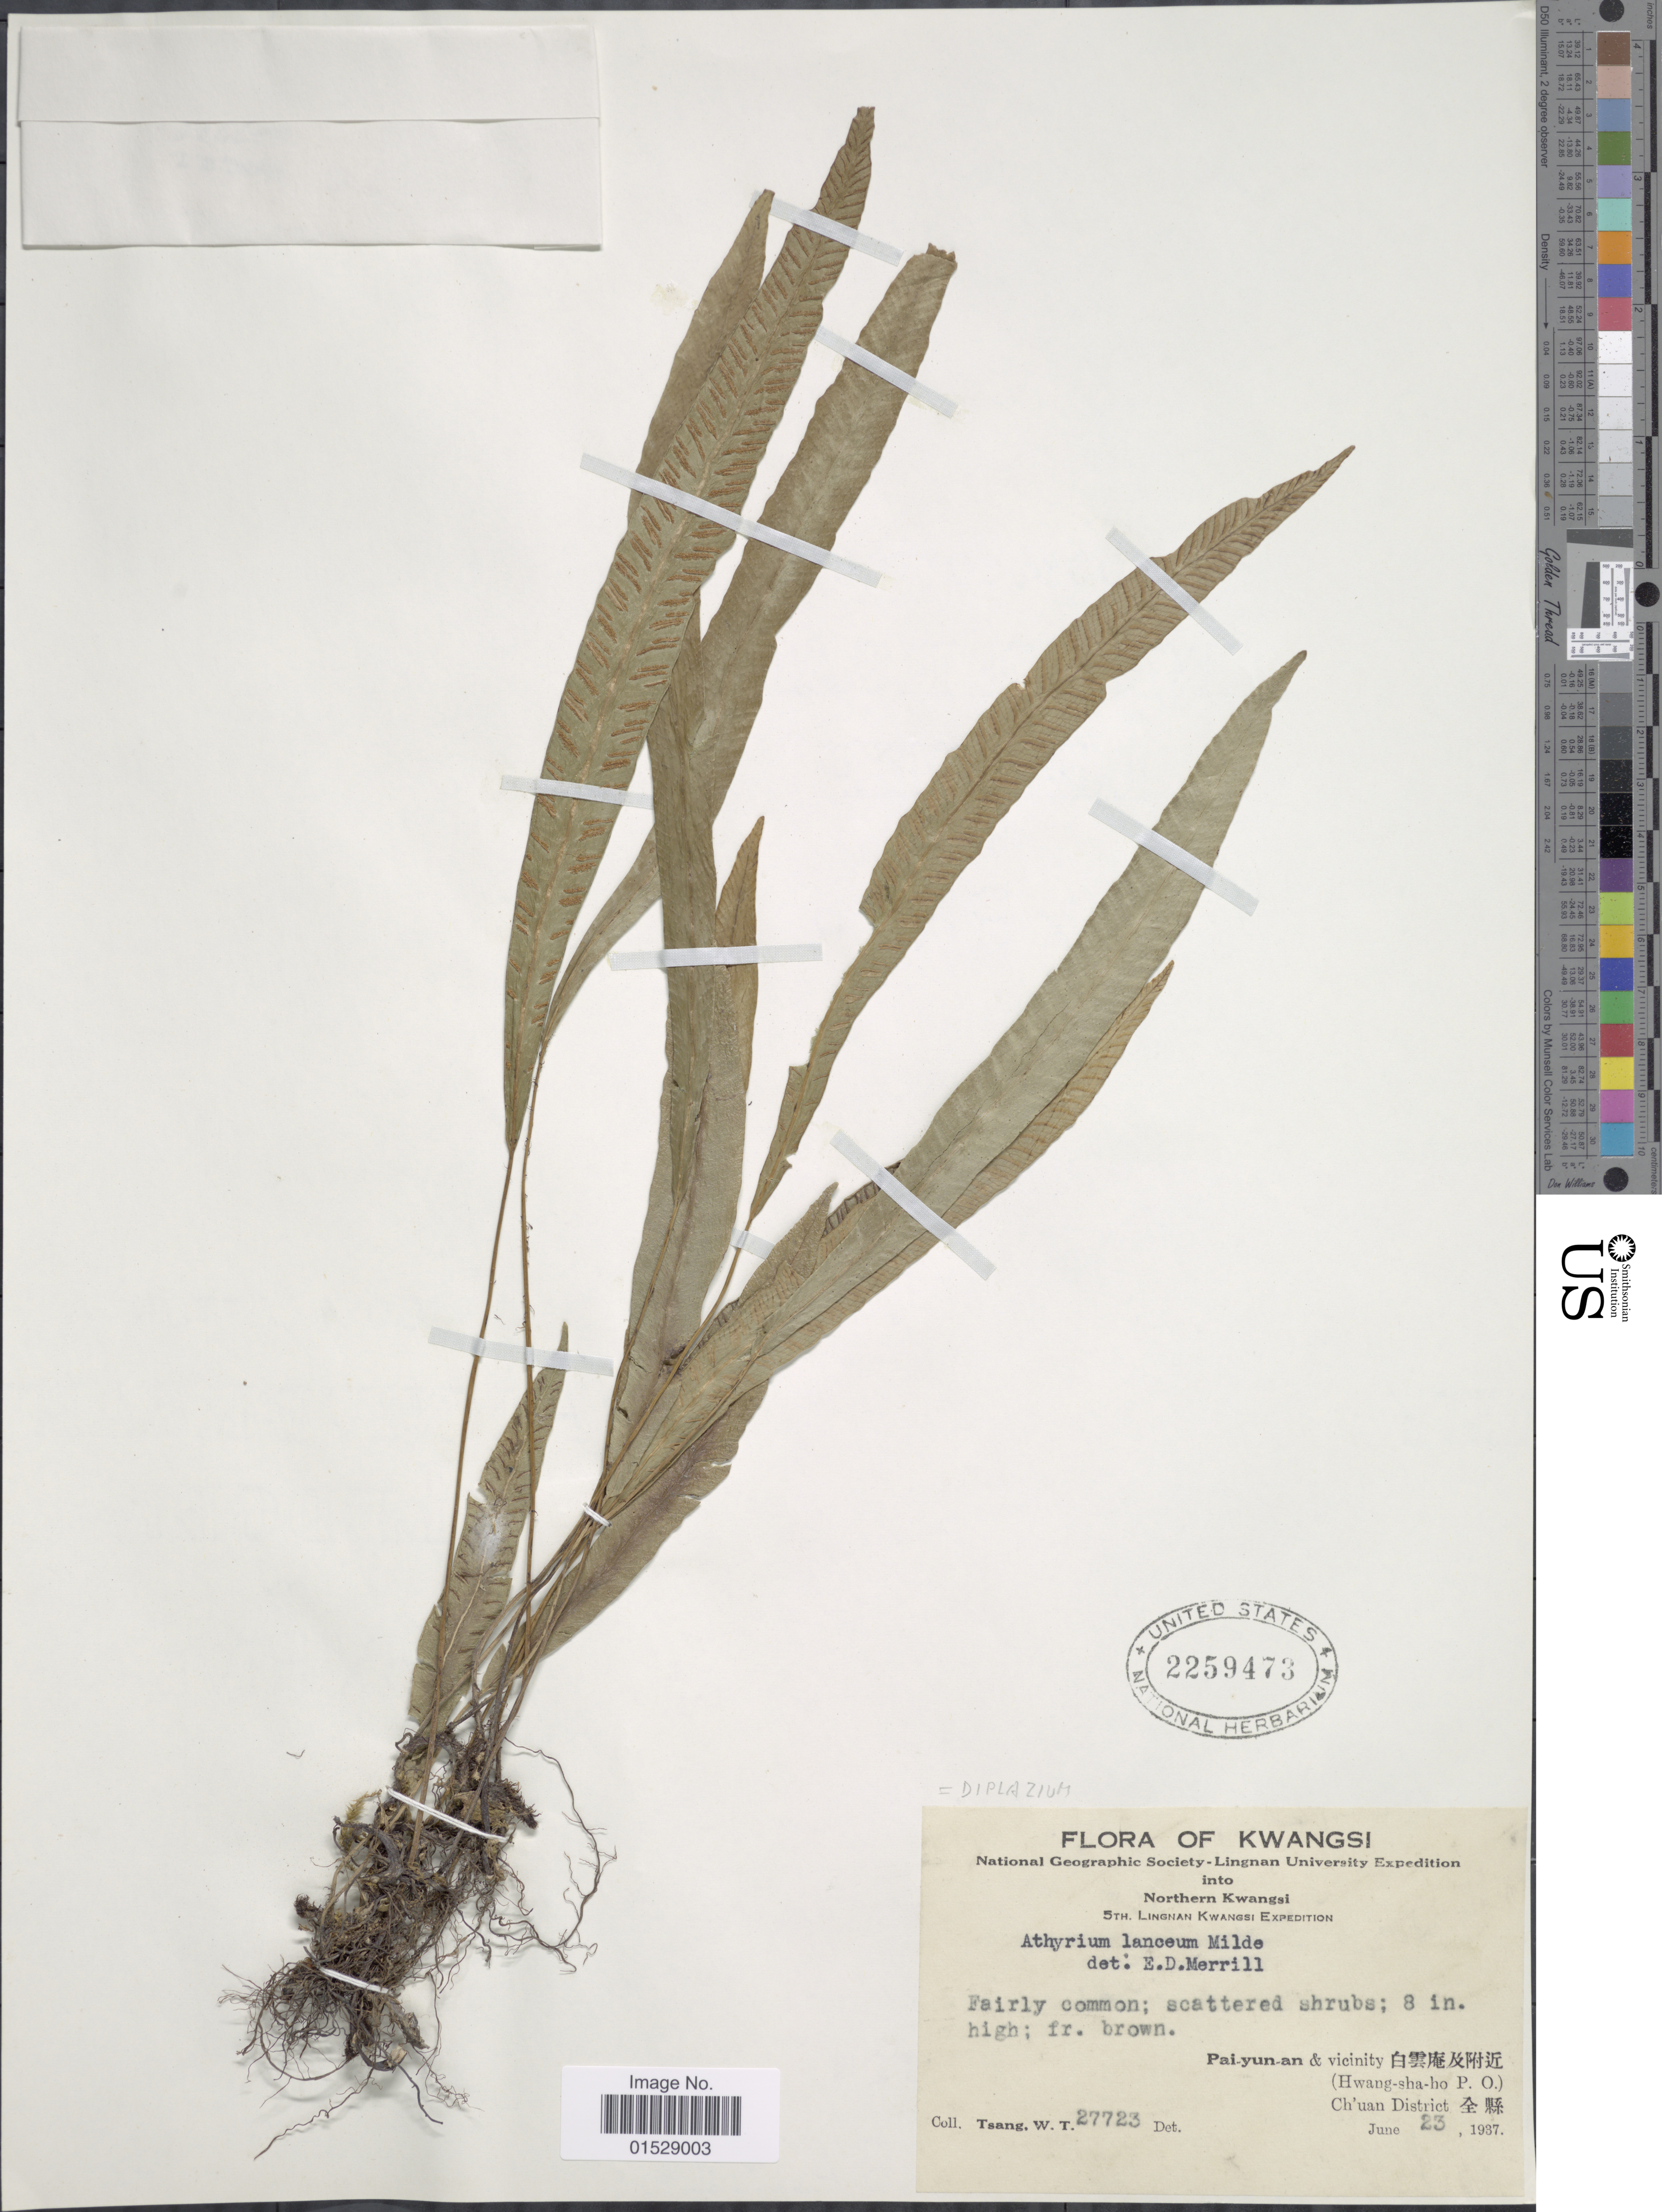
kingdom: Plantae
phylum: Tracheophyta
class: Polypodiopsida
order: Polypodiales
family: Athyriaceae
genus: Deparia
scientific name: Deparia lancea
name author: (Thunb.) Fraser-Jenk.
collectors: W. T. Tsang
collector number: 27723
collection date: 1937-06-23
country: China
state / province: Guangxi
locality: Northern Kwangsi, Pai-yun-an & vicinity, (Hwang-sha-ho P.O.), Ch'uan District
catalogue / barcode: US 2259473